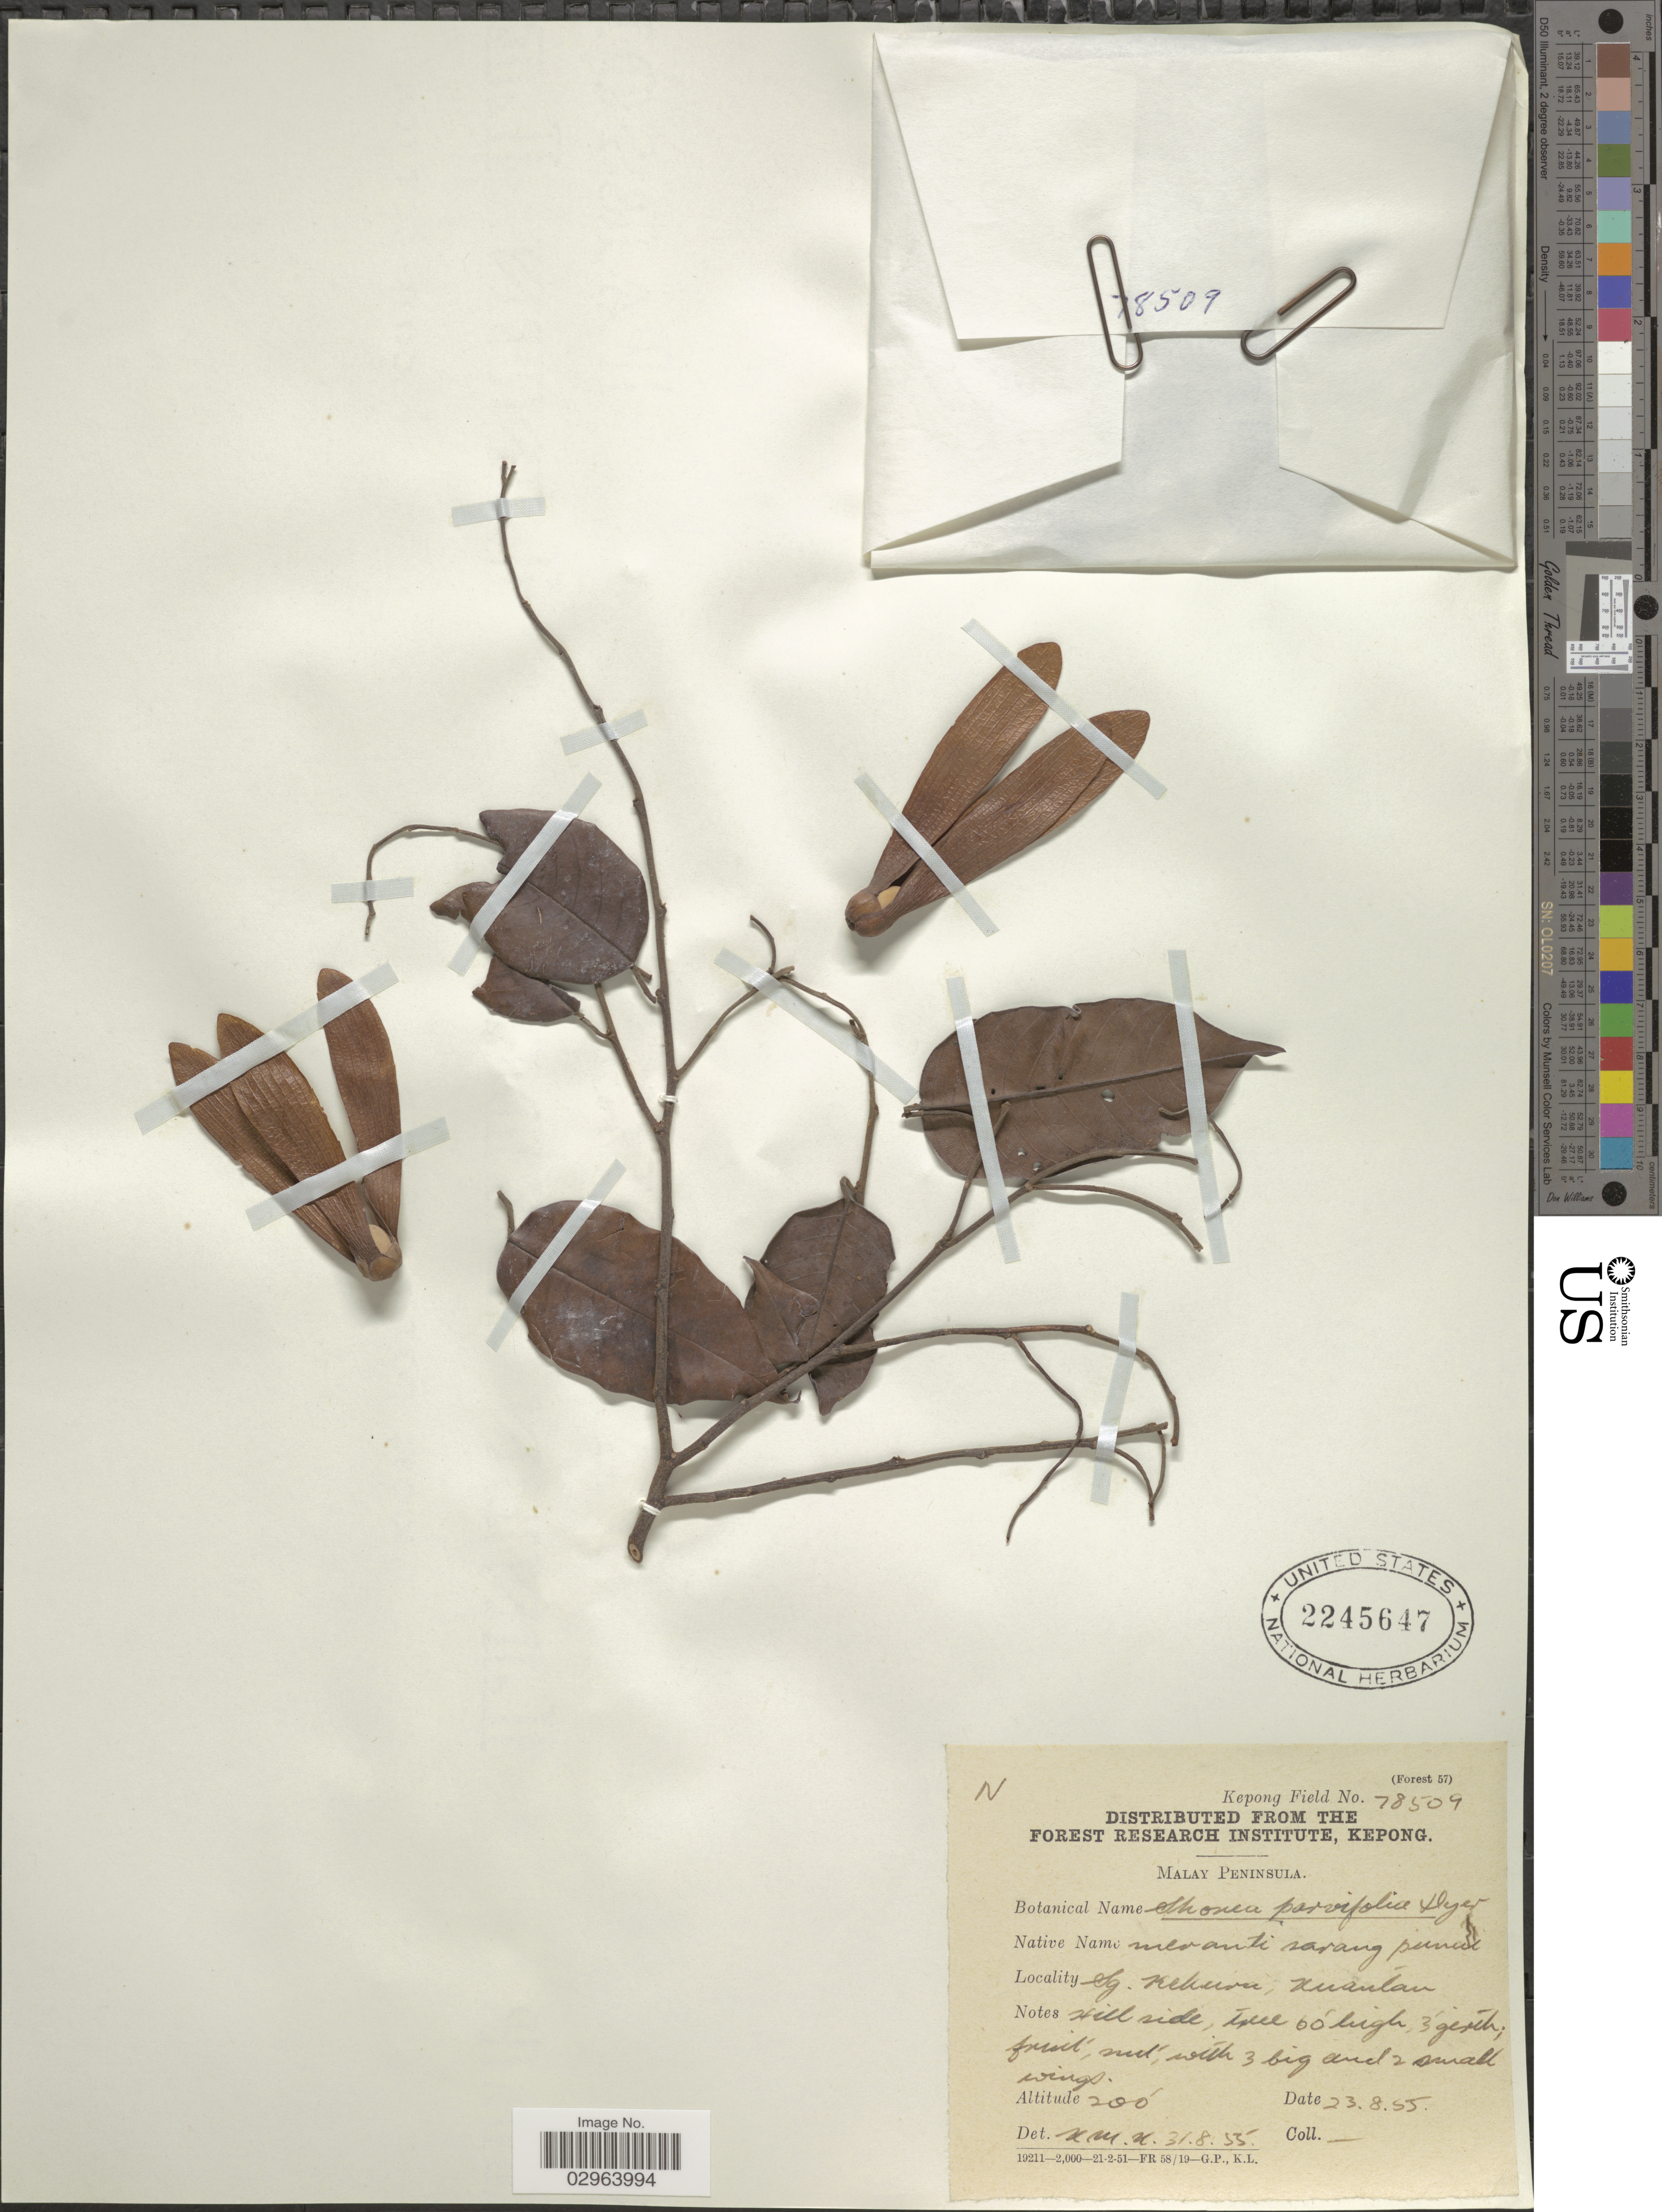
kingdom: Plantae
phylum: Tracheophyta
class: Magnoliopsida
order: Malvales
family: Dipterocarpaceae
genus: Rubroshorea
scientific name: Rubroshorea parvifolia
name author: (Dyer) P.S. Ashton & J. Heck.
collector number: Kepong Field 78509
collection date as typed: Transcribed d/m/y: 23/8/55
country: Malaysia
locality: Malay Peninsula. Sg. Kekura, Kuantan.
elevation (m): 61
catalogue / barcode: US 2245647